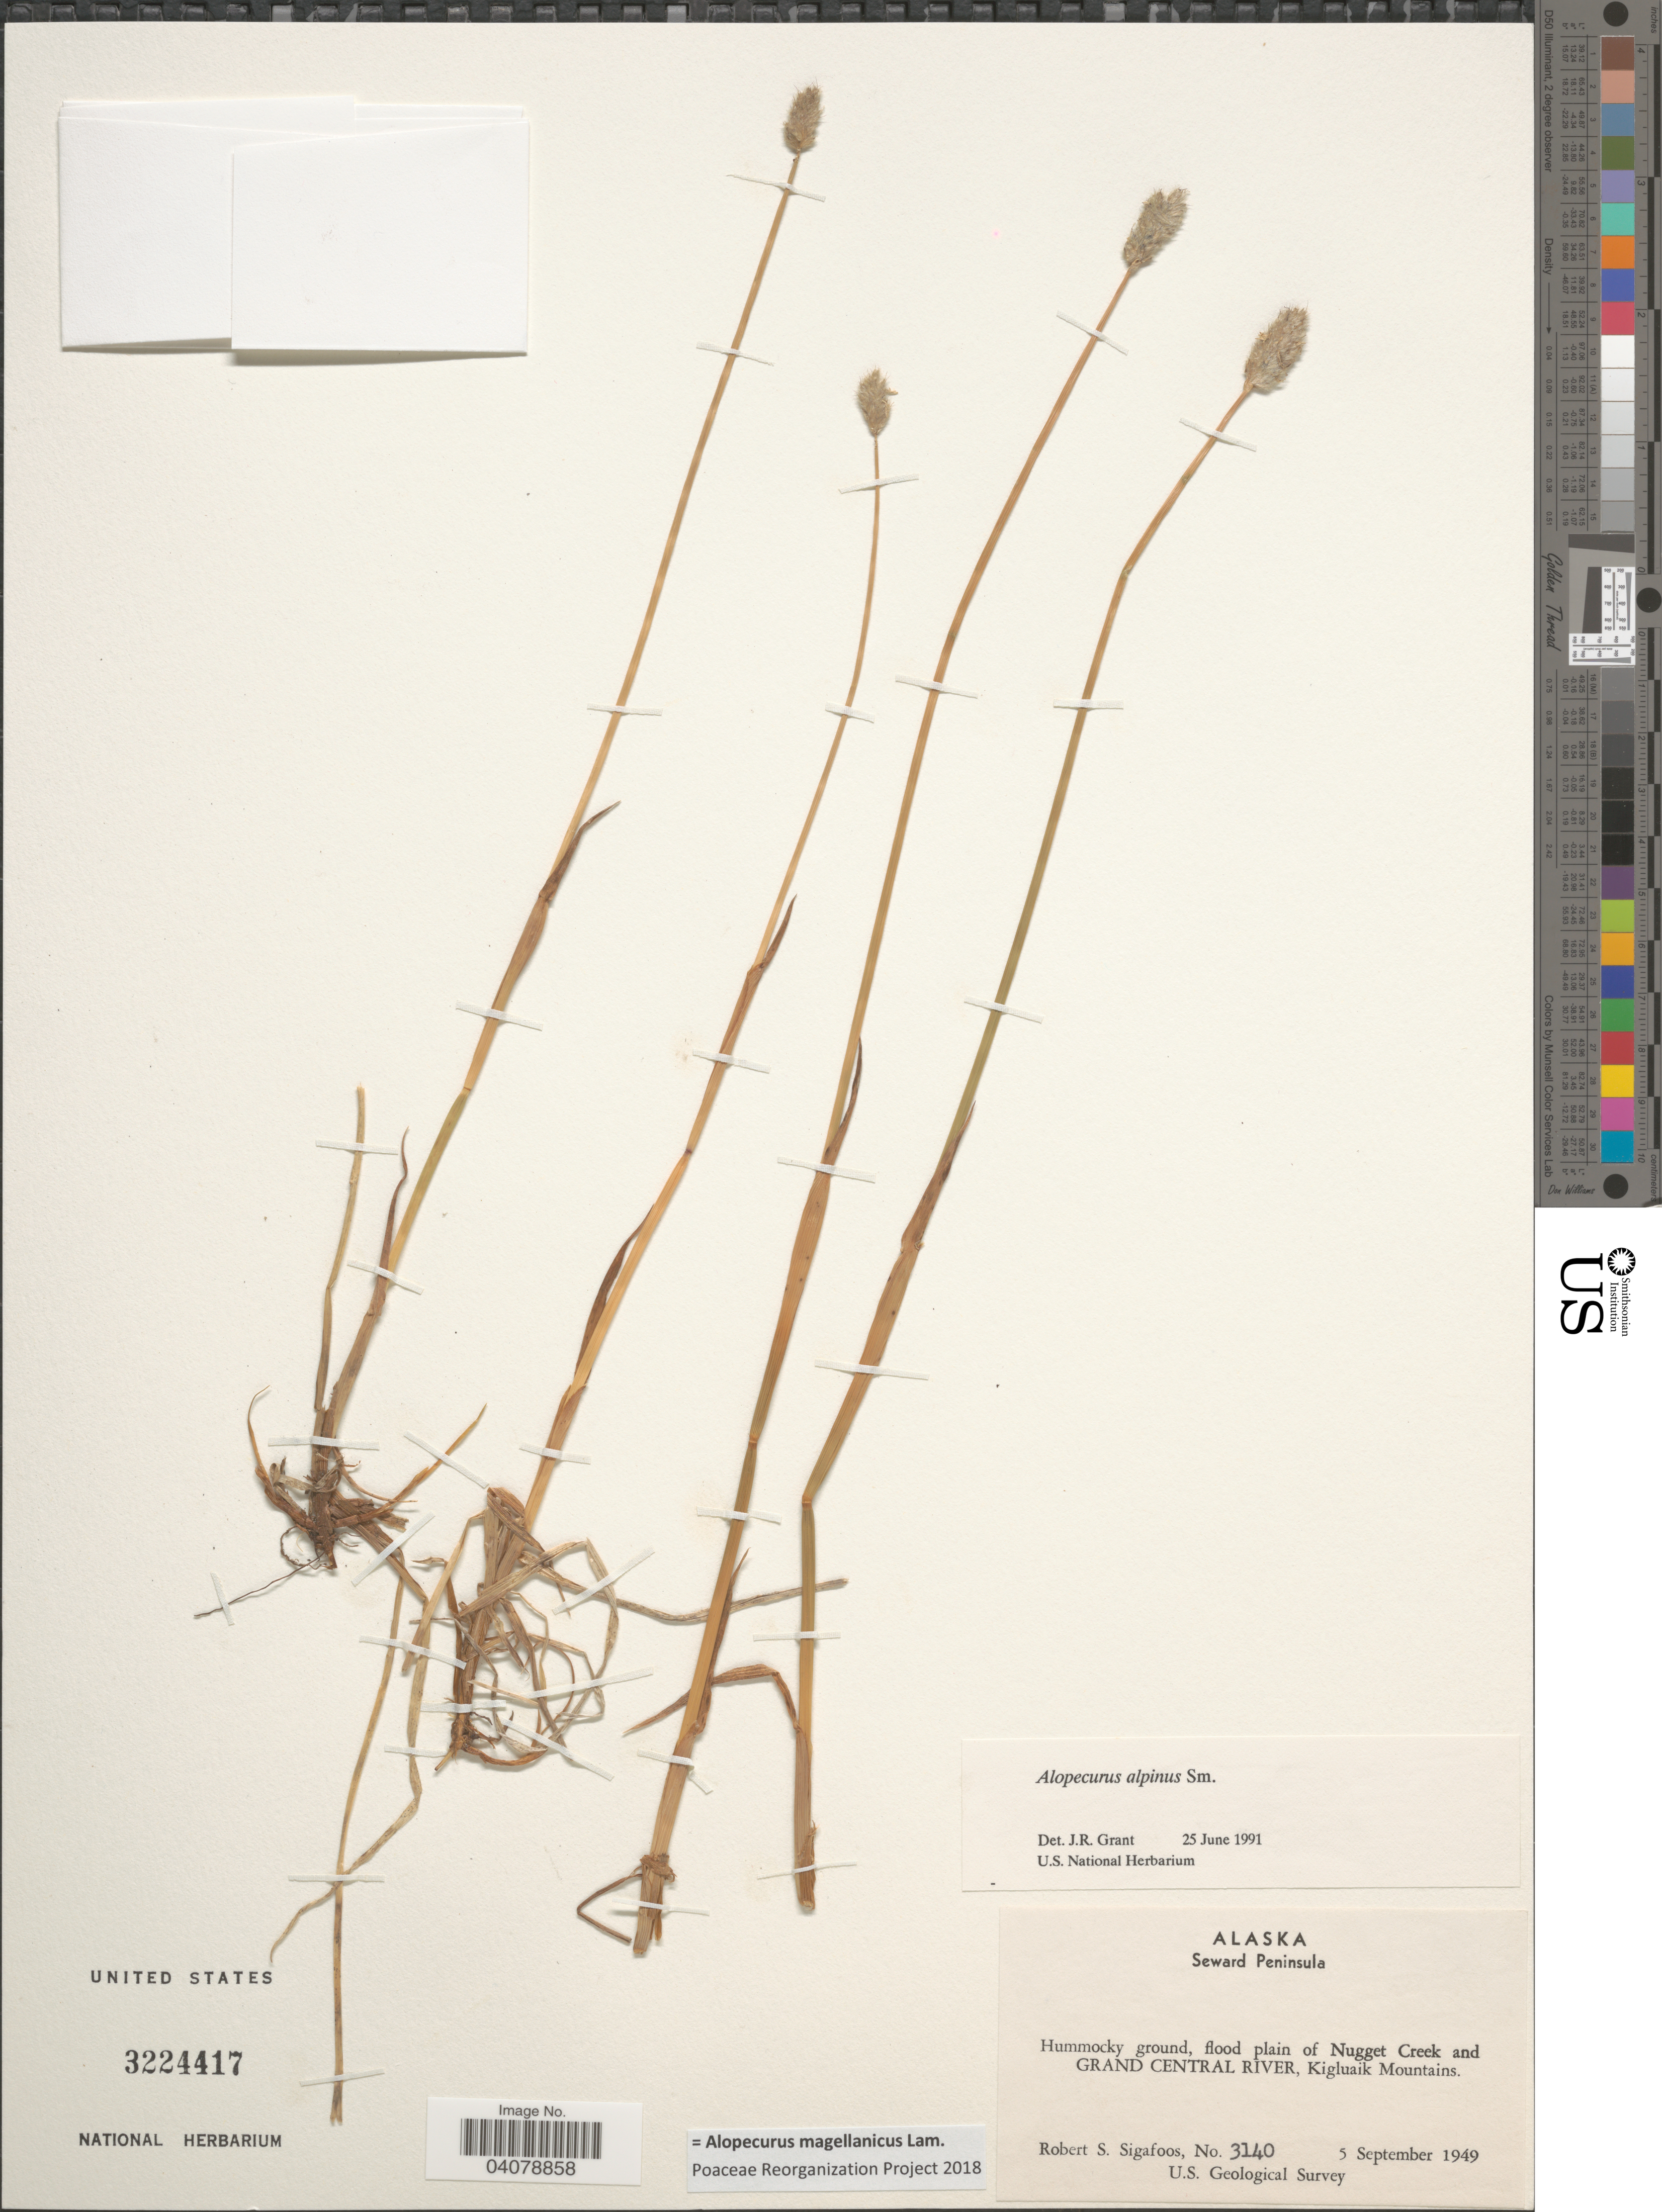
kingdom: Plantae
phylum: Tracheophyta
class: Liliopsida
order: Poales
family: Poaceae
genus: Alopecurus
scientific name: Alopecurus magellanicus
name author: Lam.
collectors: R. Sigafoos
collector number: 3140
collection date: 1949-09-05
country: United States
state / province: Alaska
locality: Seward Peninsula. Hummocky ground, flood plain of Nugget Creek and Grand Central River, Kigluaik Mountains. U.S. Geological Survey.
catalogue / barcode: US 3224417